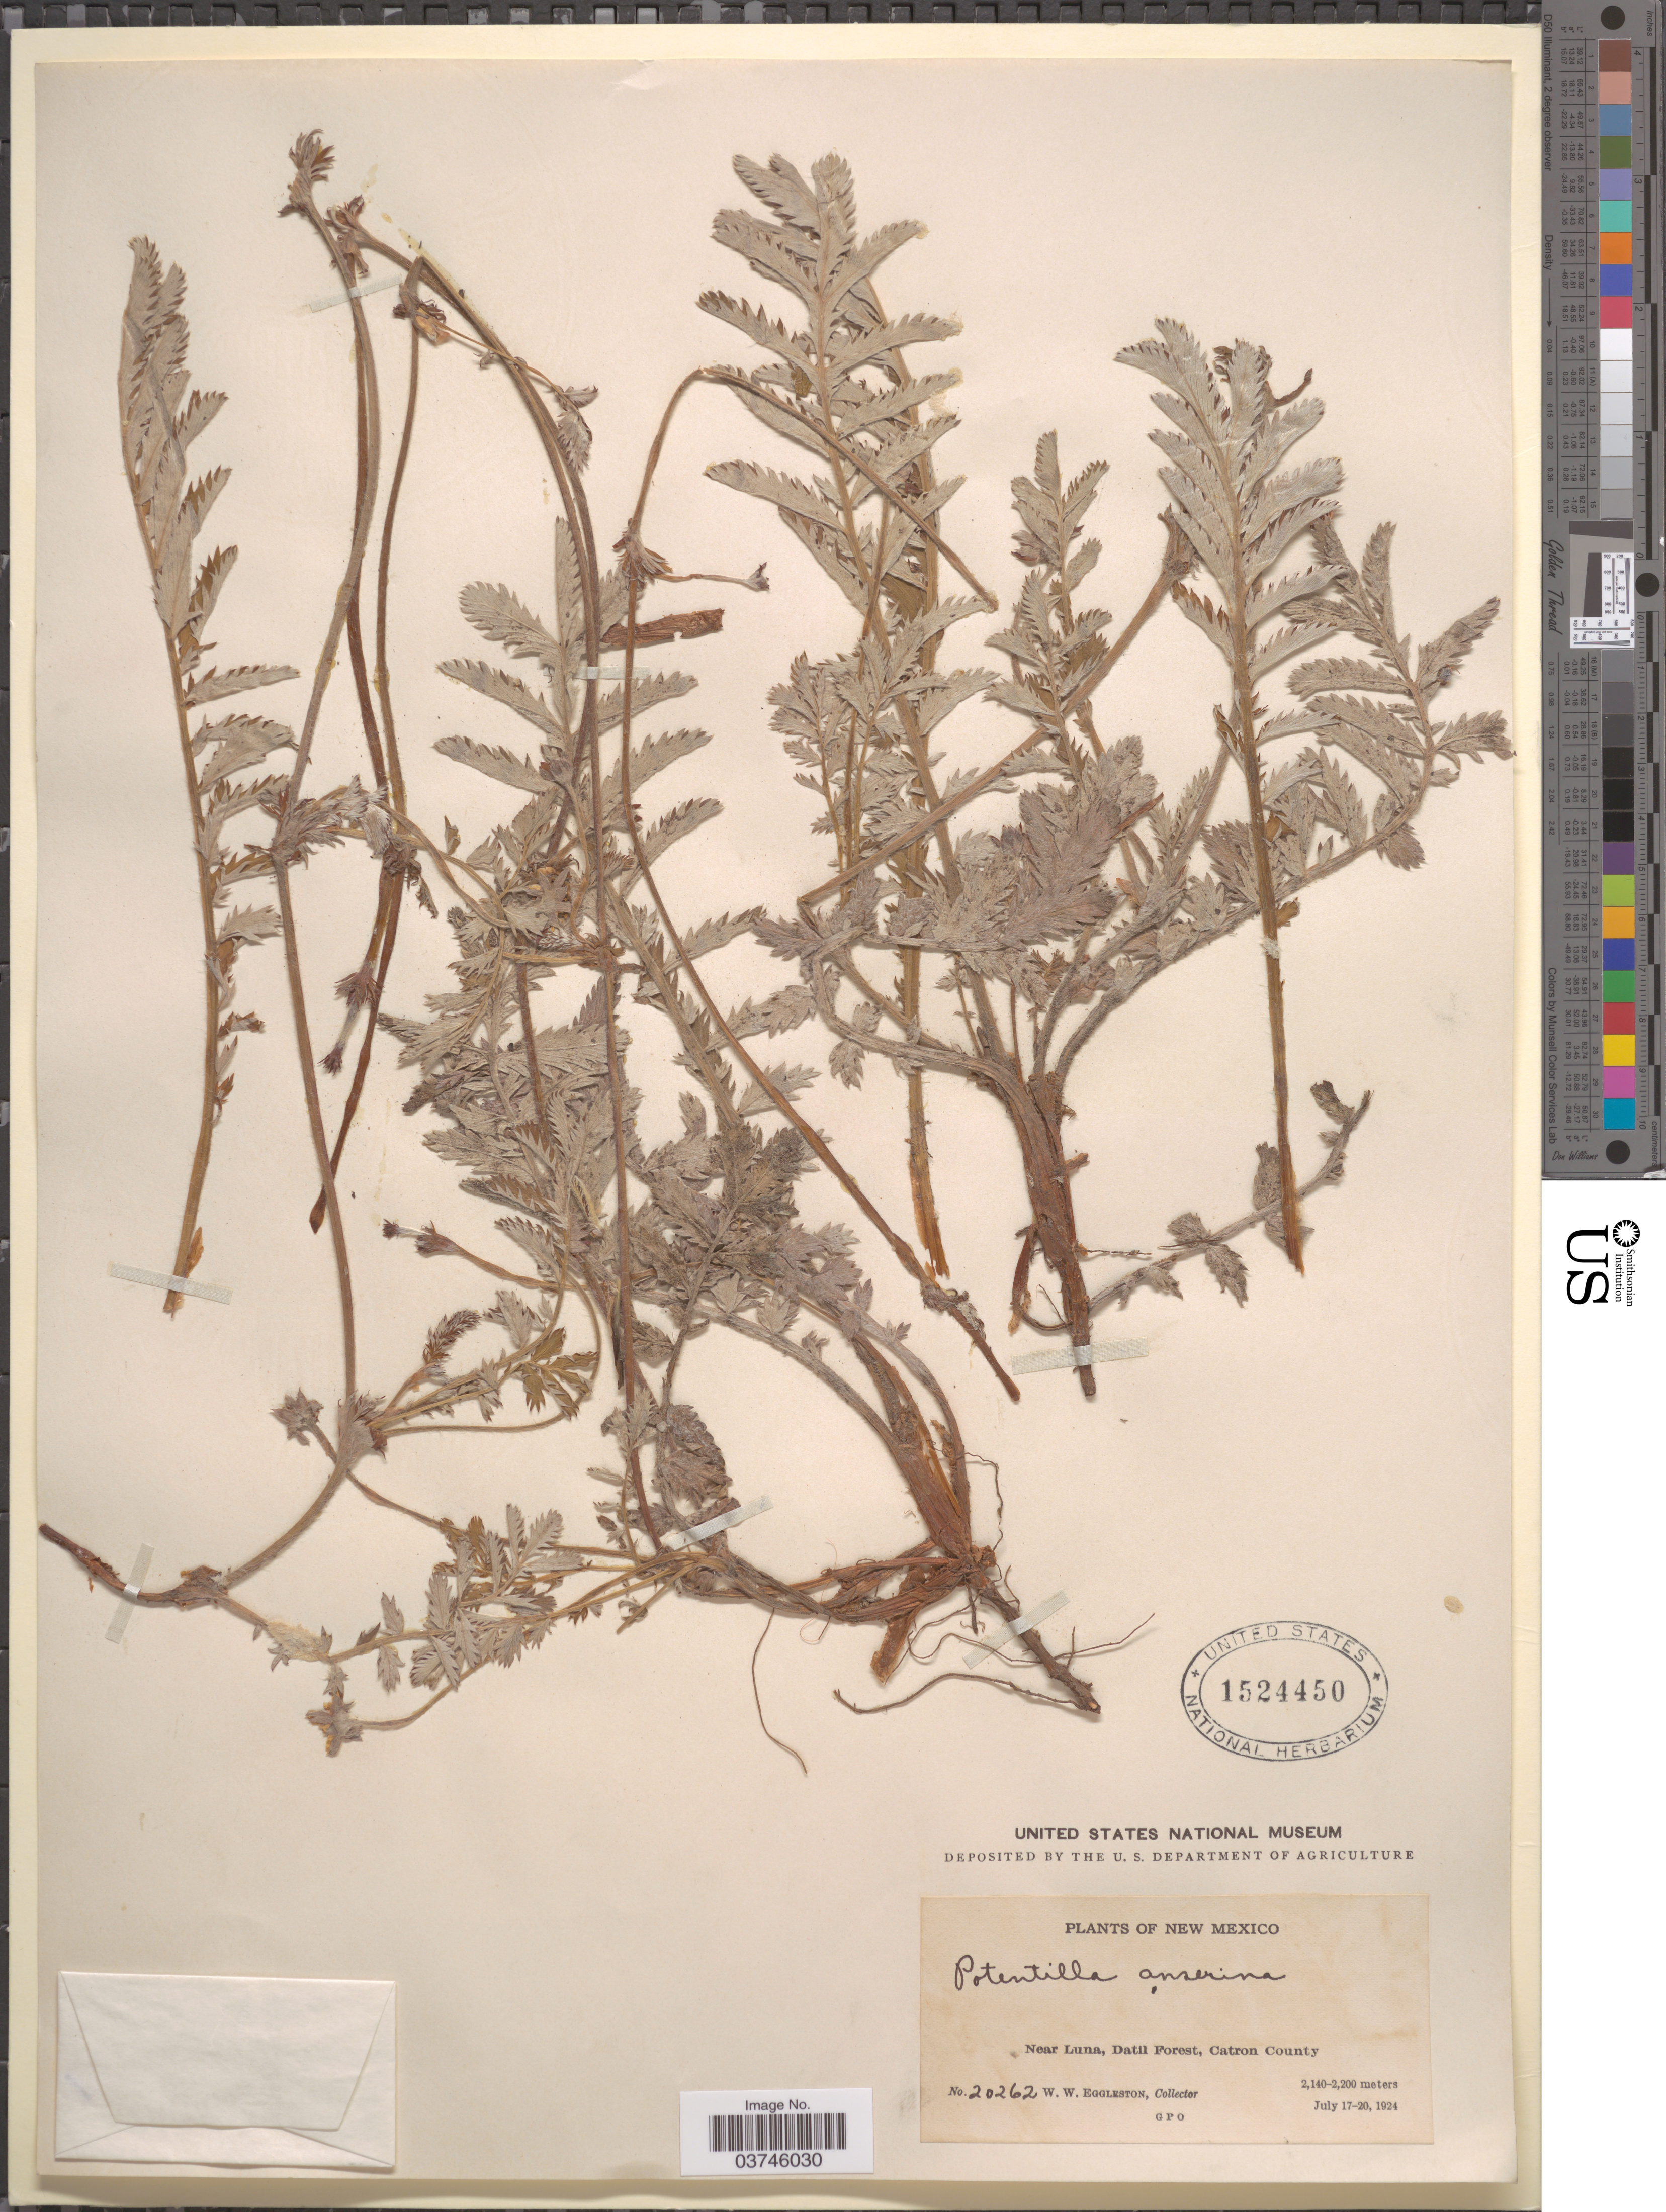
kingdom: Plantae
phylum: Tracheophyta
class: Magnoliopsida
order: Rosales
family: Rosaceae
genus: Argentina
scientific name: Argentina anserina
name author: (L.) Rydb.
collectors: W. W. Eggleston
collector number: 20262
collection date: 1924-07-17/1924-07-20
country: United States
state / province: New Mexico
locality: Near Luna, Datil Forest, Catron County.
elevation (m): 2140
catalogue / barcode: US 1524450